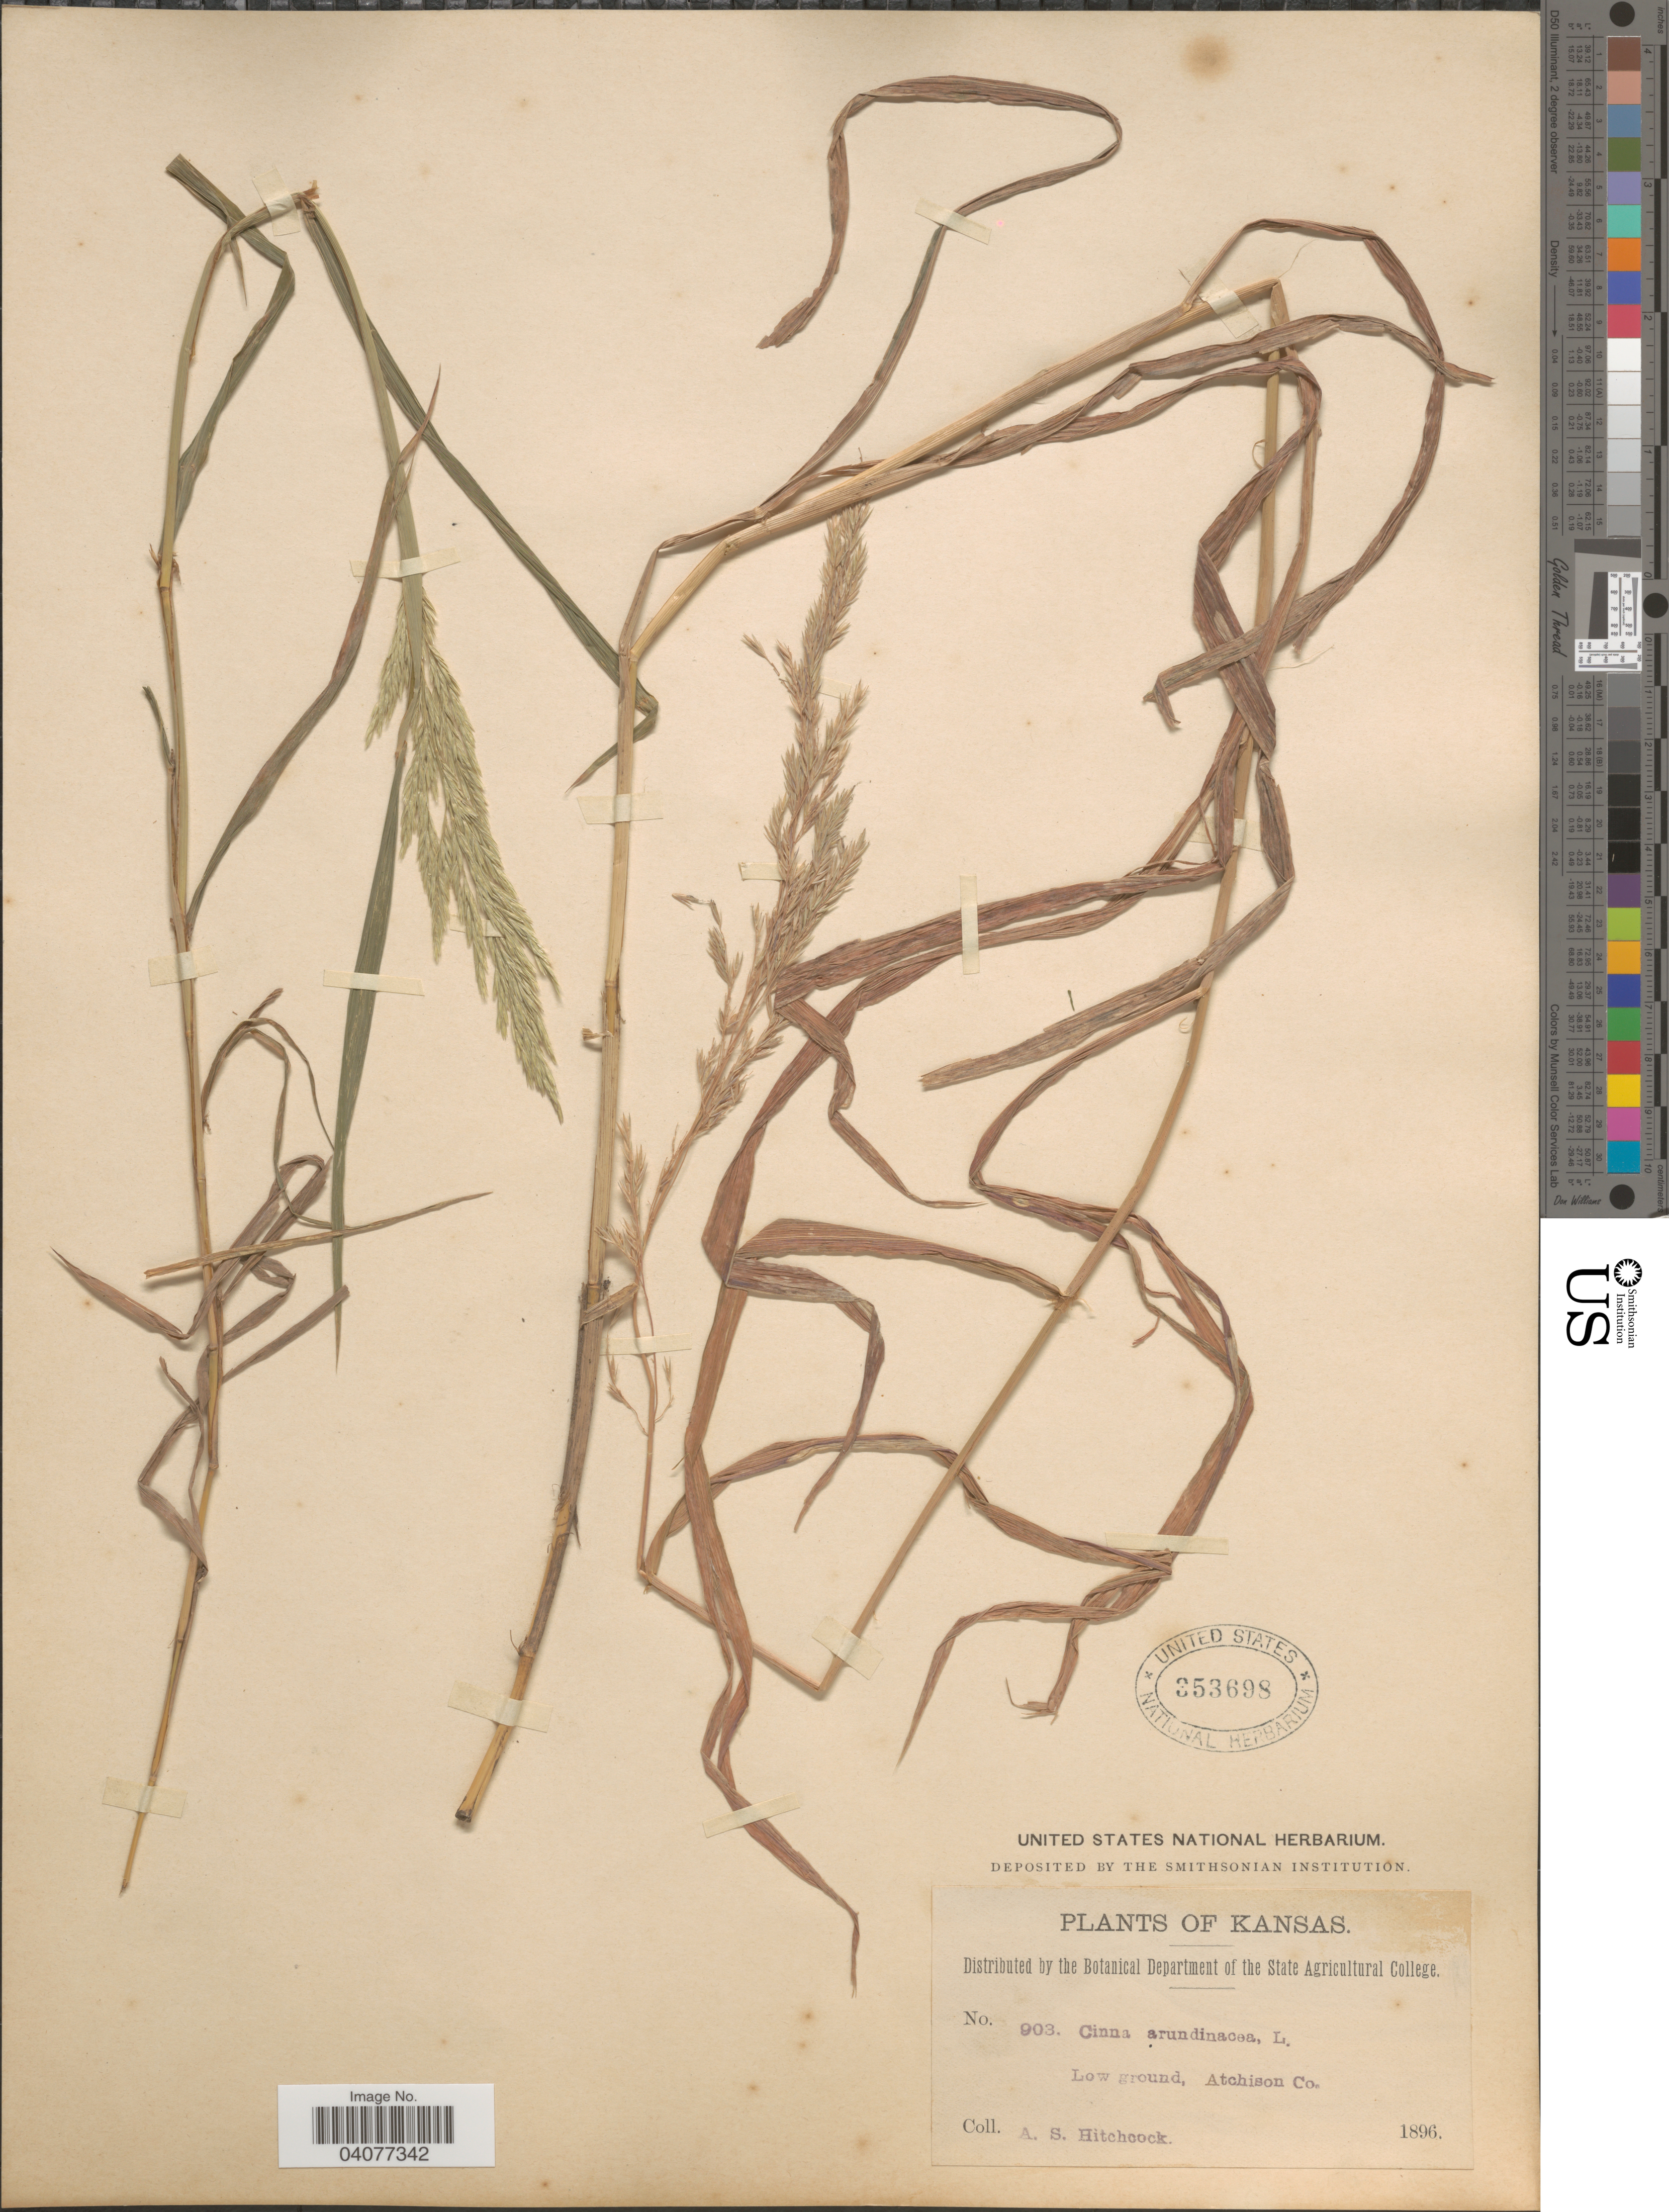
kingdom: Plantae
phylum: Tracheophyta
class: Liliopsida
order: Poales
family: Poaceae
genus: Cinna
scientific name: Cinna arundinacea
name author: L.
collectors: A. S. Hitchcock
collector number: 903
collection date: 1896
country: United States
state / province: Kansas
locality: Low ground, Atchison Co.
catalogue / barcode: US 353698